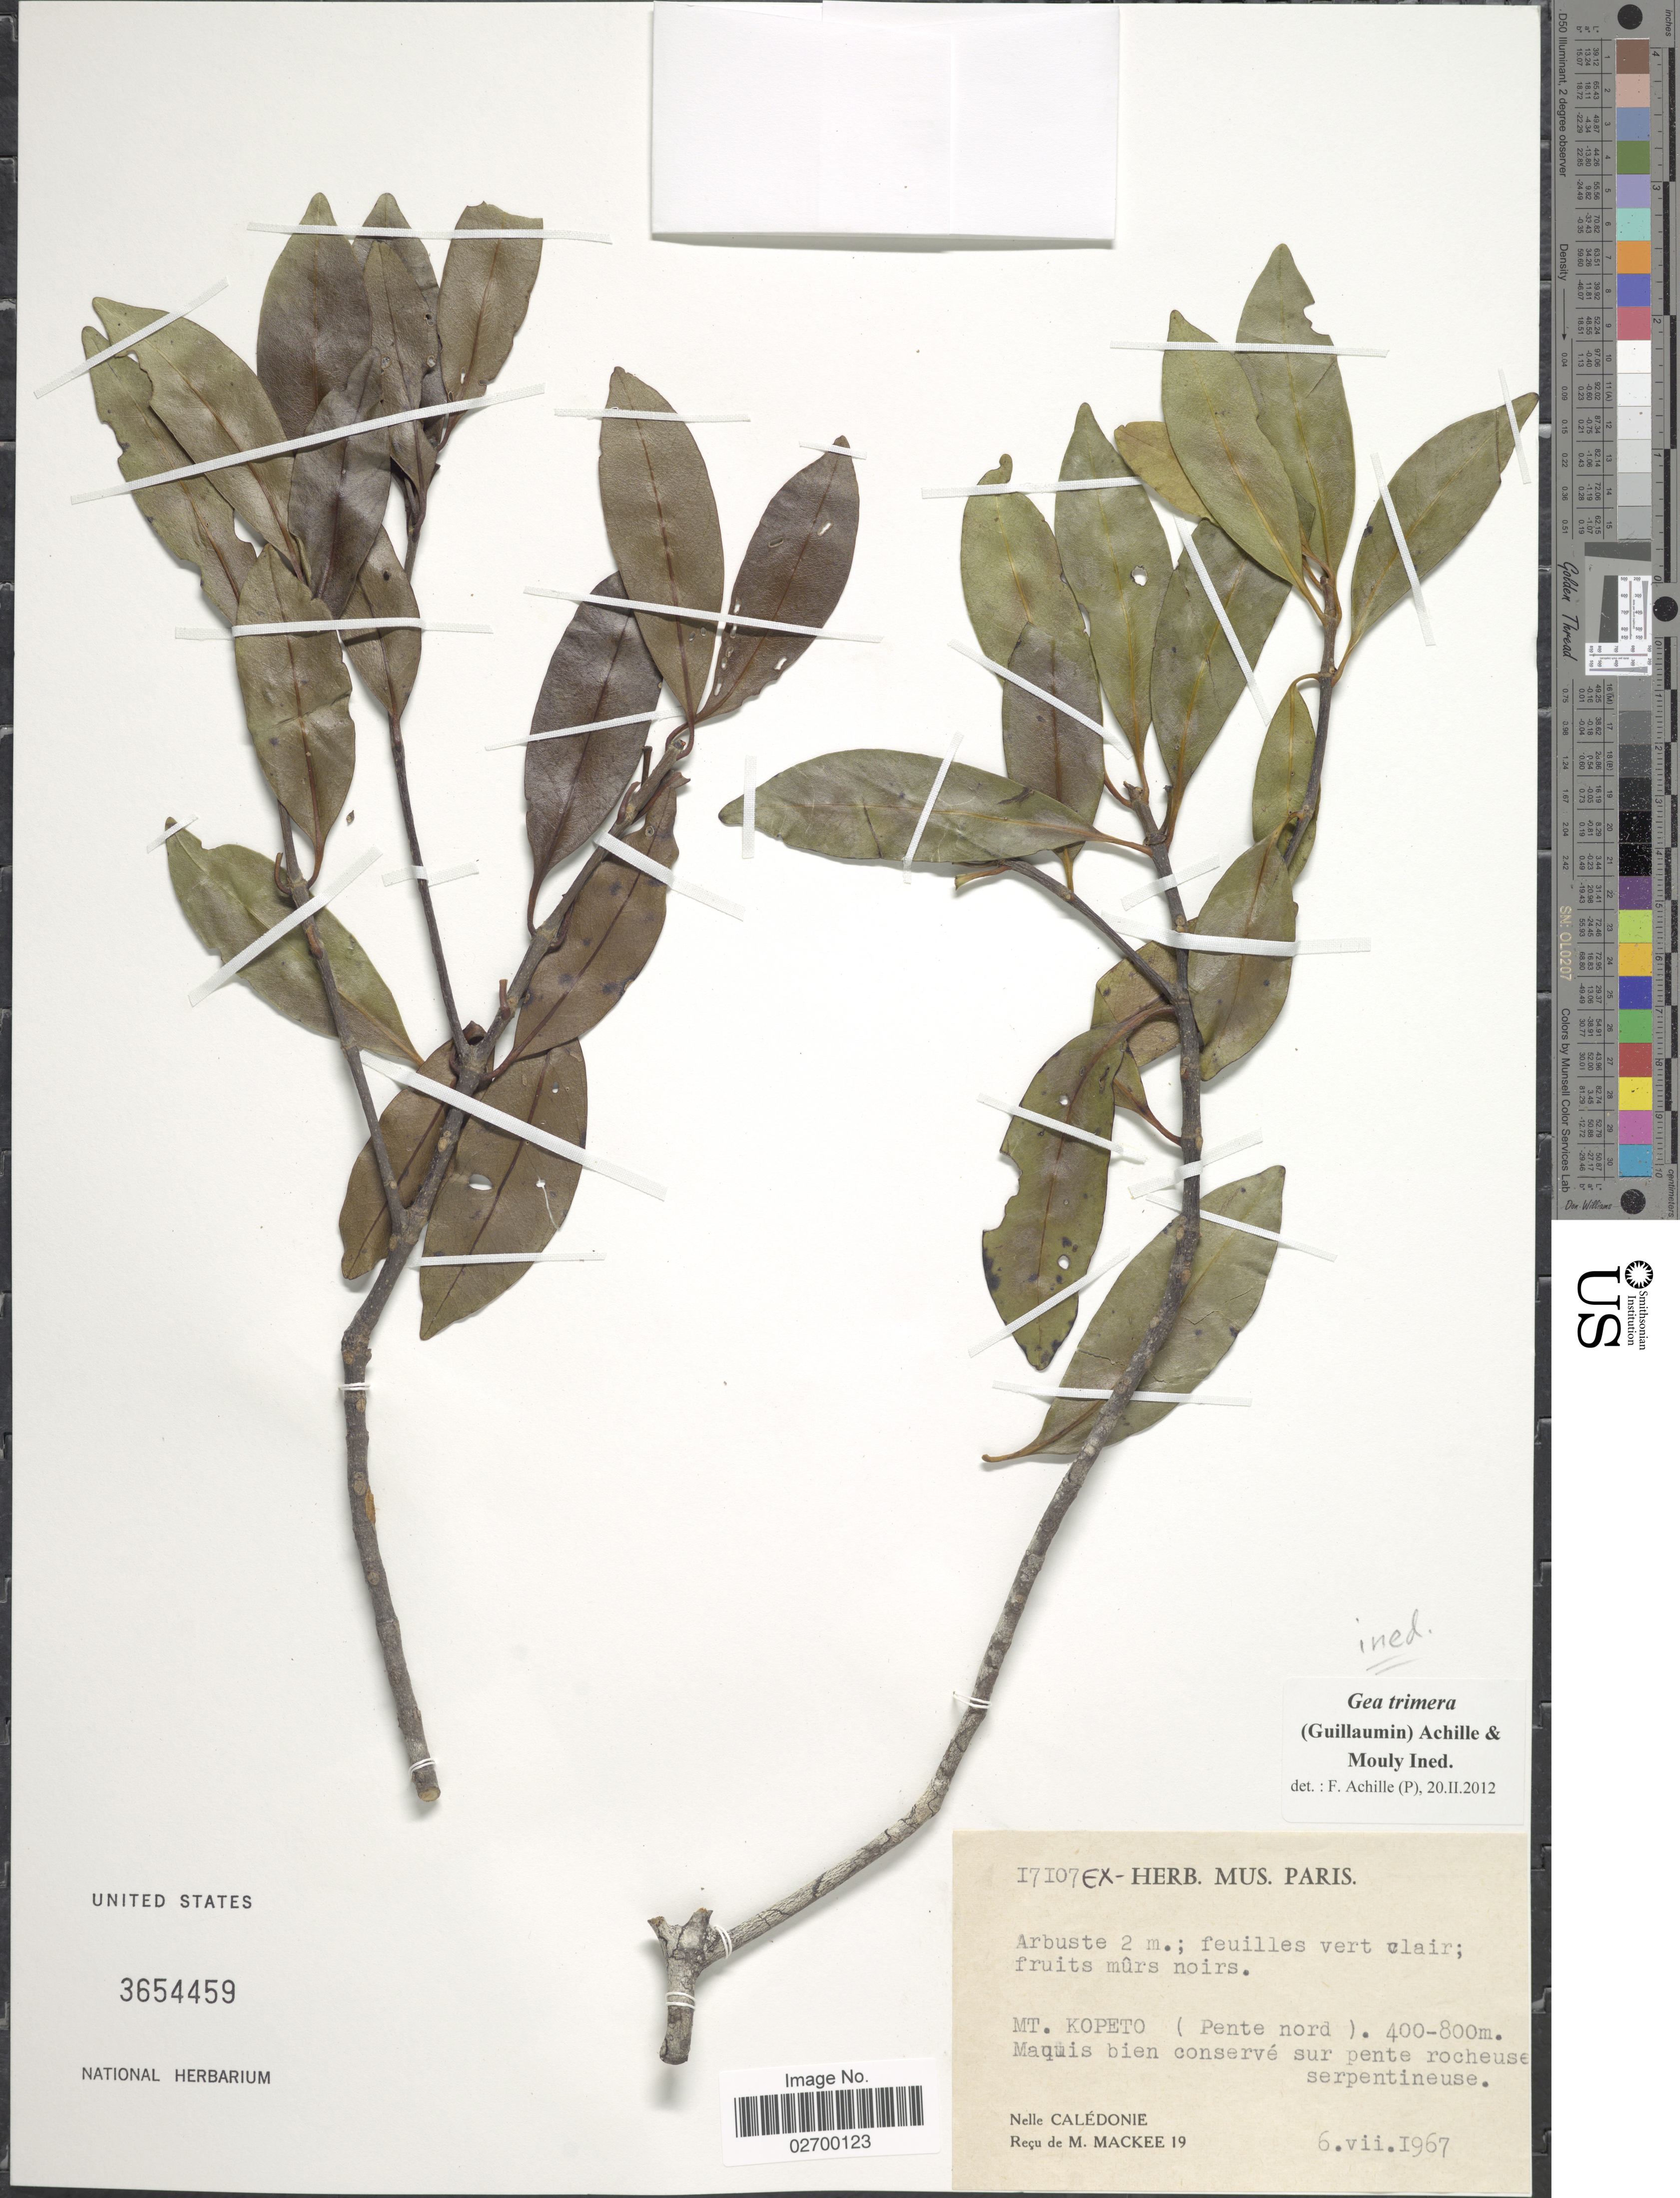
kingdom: Plantae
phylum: Tracheophyta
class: Magnoliopsida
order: Gentianales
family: Rubiaceae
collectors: ex herb. Mus. Paris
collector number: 17107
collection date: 1967-07-06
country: New Caledonia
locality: Mt. Kopeto (Pente Nord). Nelle Caledonie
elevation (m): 400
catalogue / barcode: US 3654459